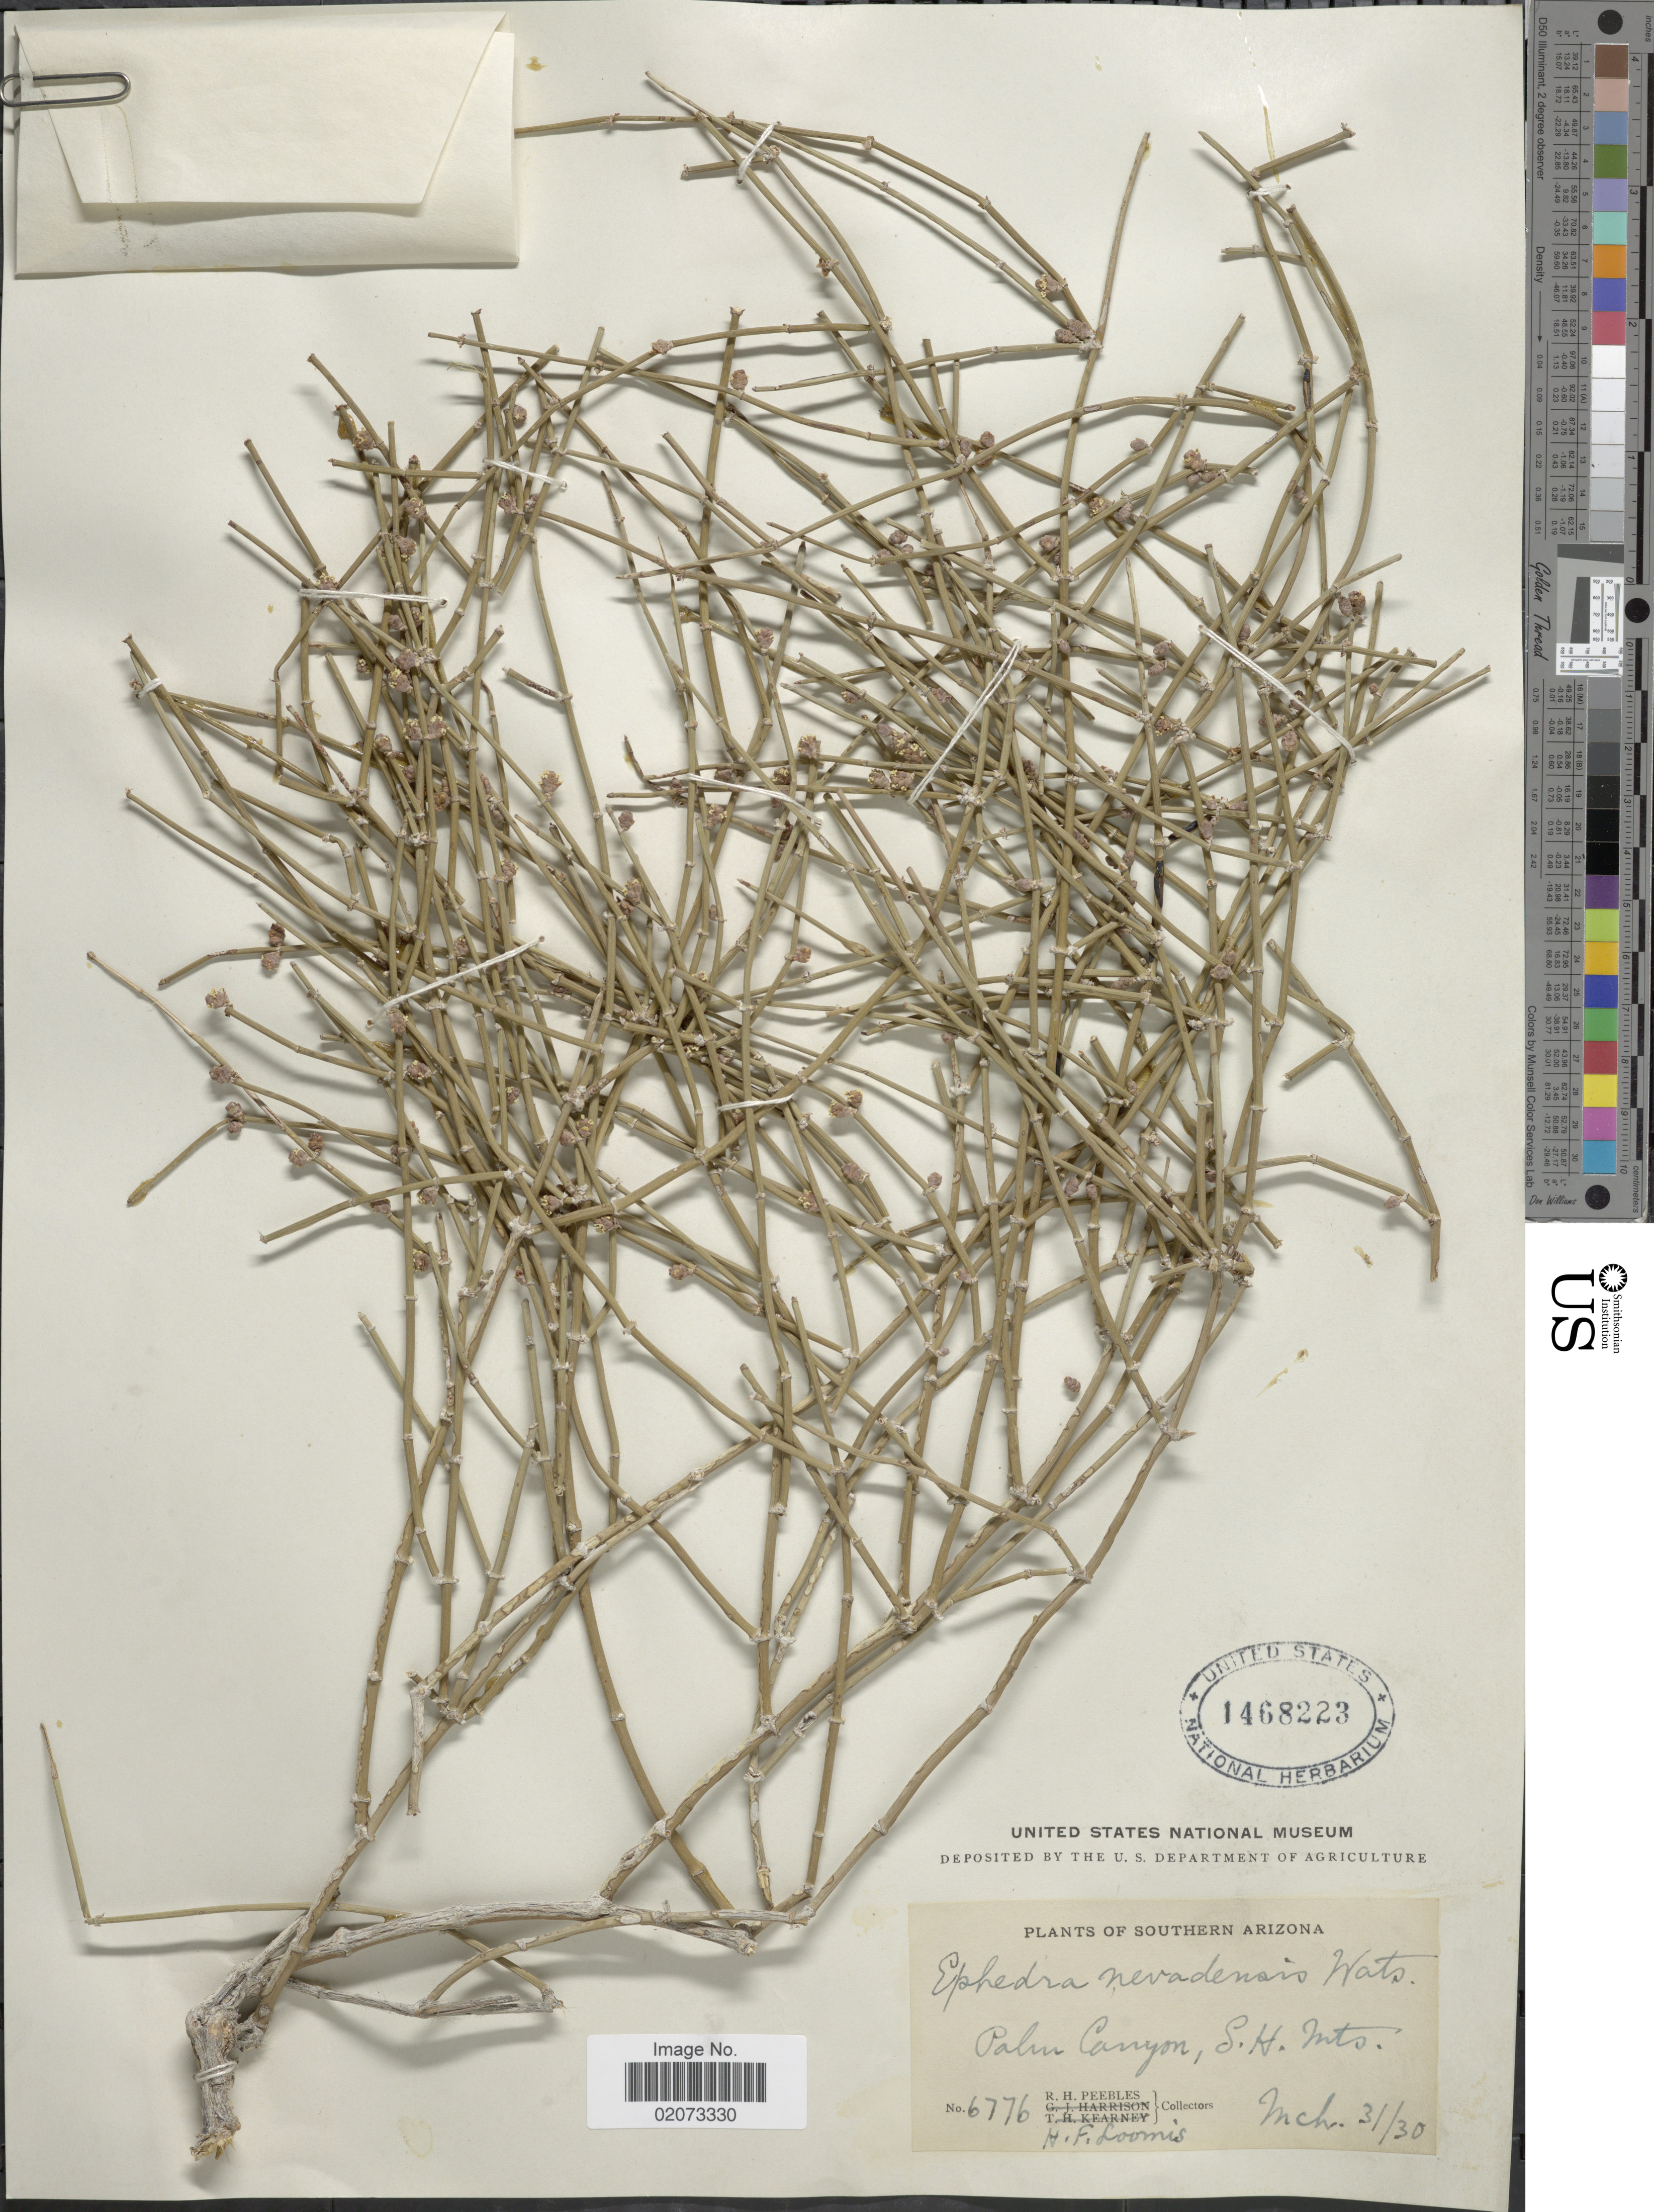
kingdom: Plantae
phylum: Tracheophyta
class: Gnetopsida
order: Ephedrales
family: Ephedraceae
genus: Ephedra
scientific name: Ephedra nevadensis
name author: S. Watson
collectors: R. H. Peebles & H. F. Loomis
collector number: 6776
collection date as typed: Transcribed d/m/y: 31/3/30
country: United States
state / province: Arizona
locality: Southern Arizona. Palu Canyon, S.H. Mts.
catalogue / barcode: US 1468223